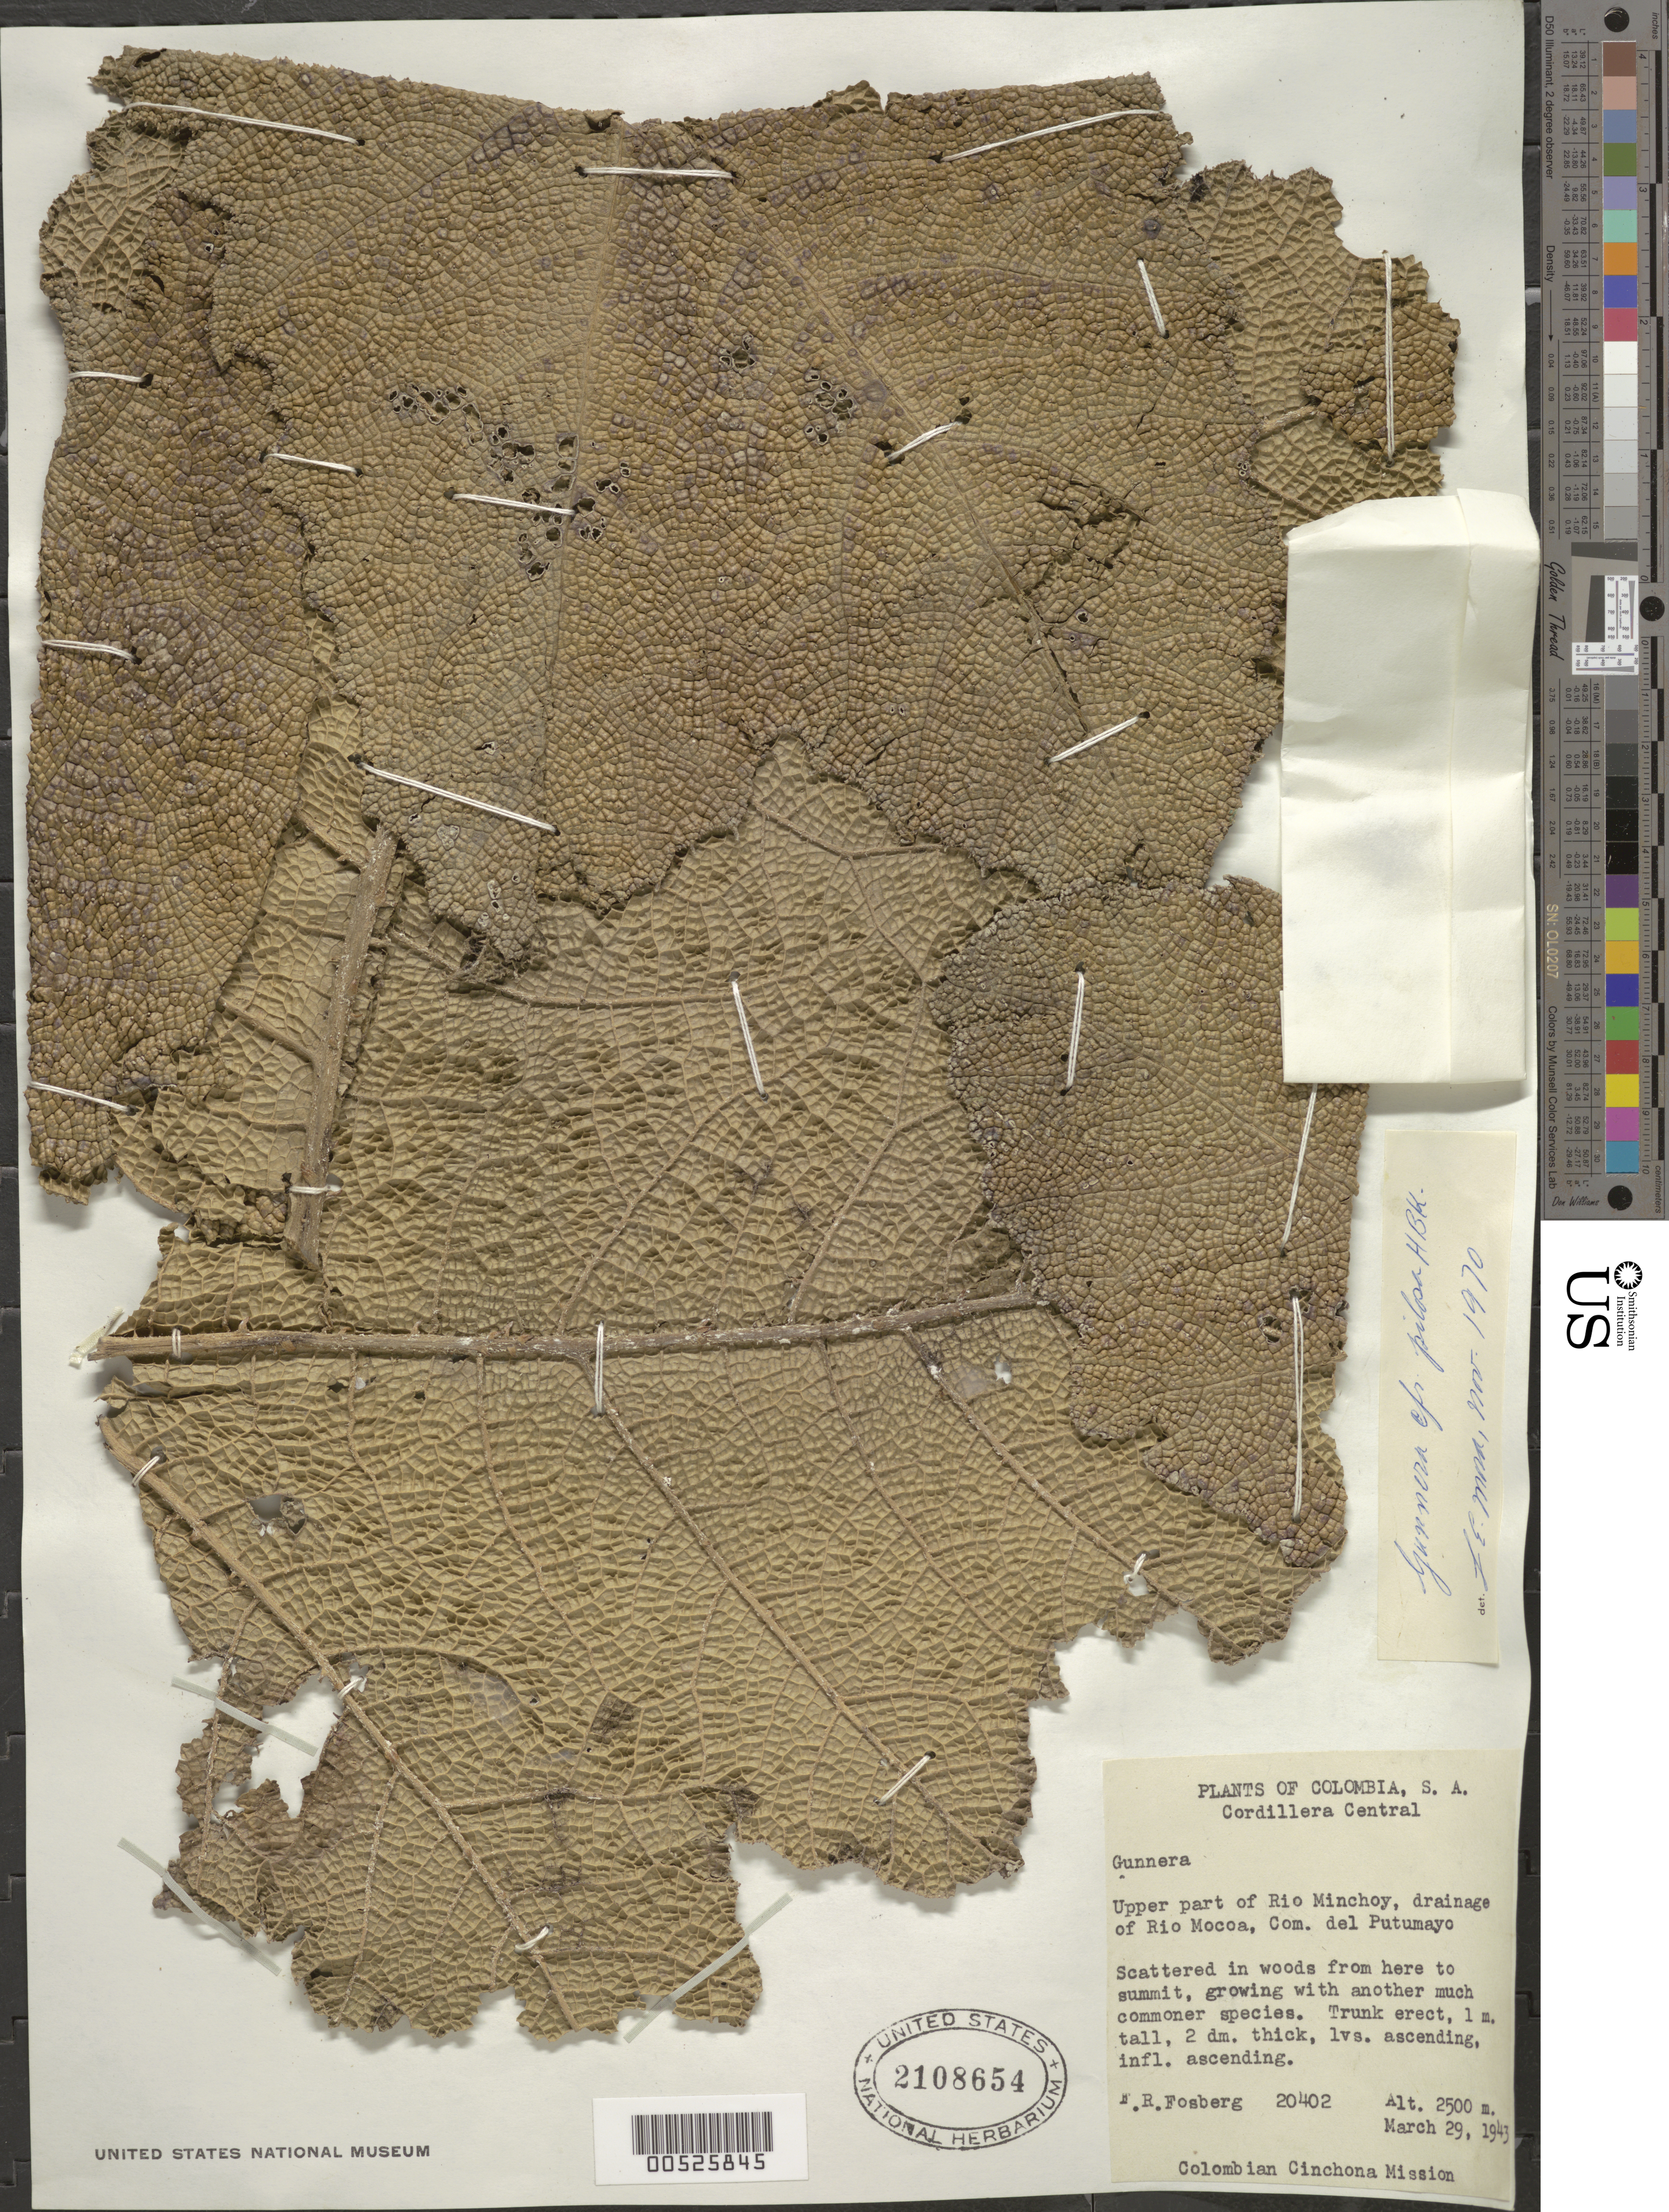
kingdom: Plantae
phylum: Tracheophyta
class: Magnoliopsida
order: Gunnerales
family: Gunneraceae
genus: Gunnera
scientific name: Gunnera pilosa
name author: Kunth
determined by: Mora-Osejo, L. E.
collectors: F. R. Fosberg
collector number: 20402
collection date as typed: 29 Mar 1943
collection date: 1943-03-29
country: Colombia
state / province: Putumayo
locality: Upper part of Rio Minchoy, drainage of Rio Mocoa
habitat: Scattered in woods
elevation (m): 2500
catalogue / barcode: US 2108654